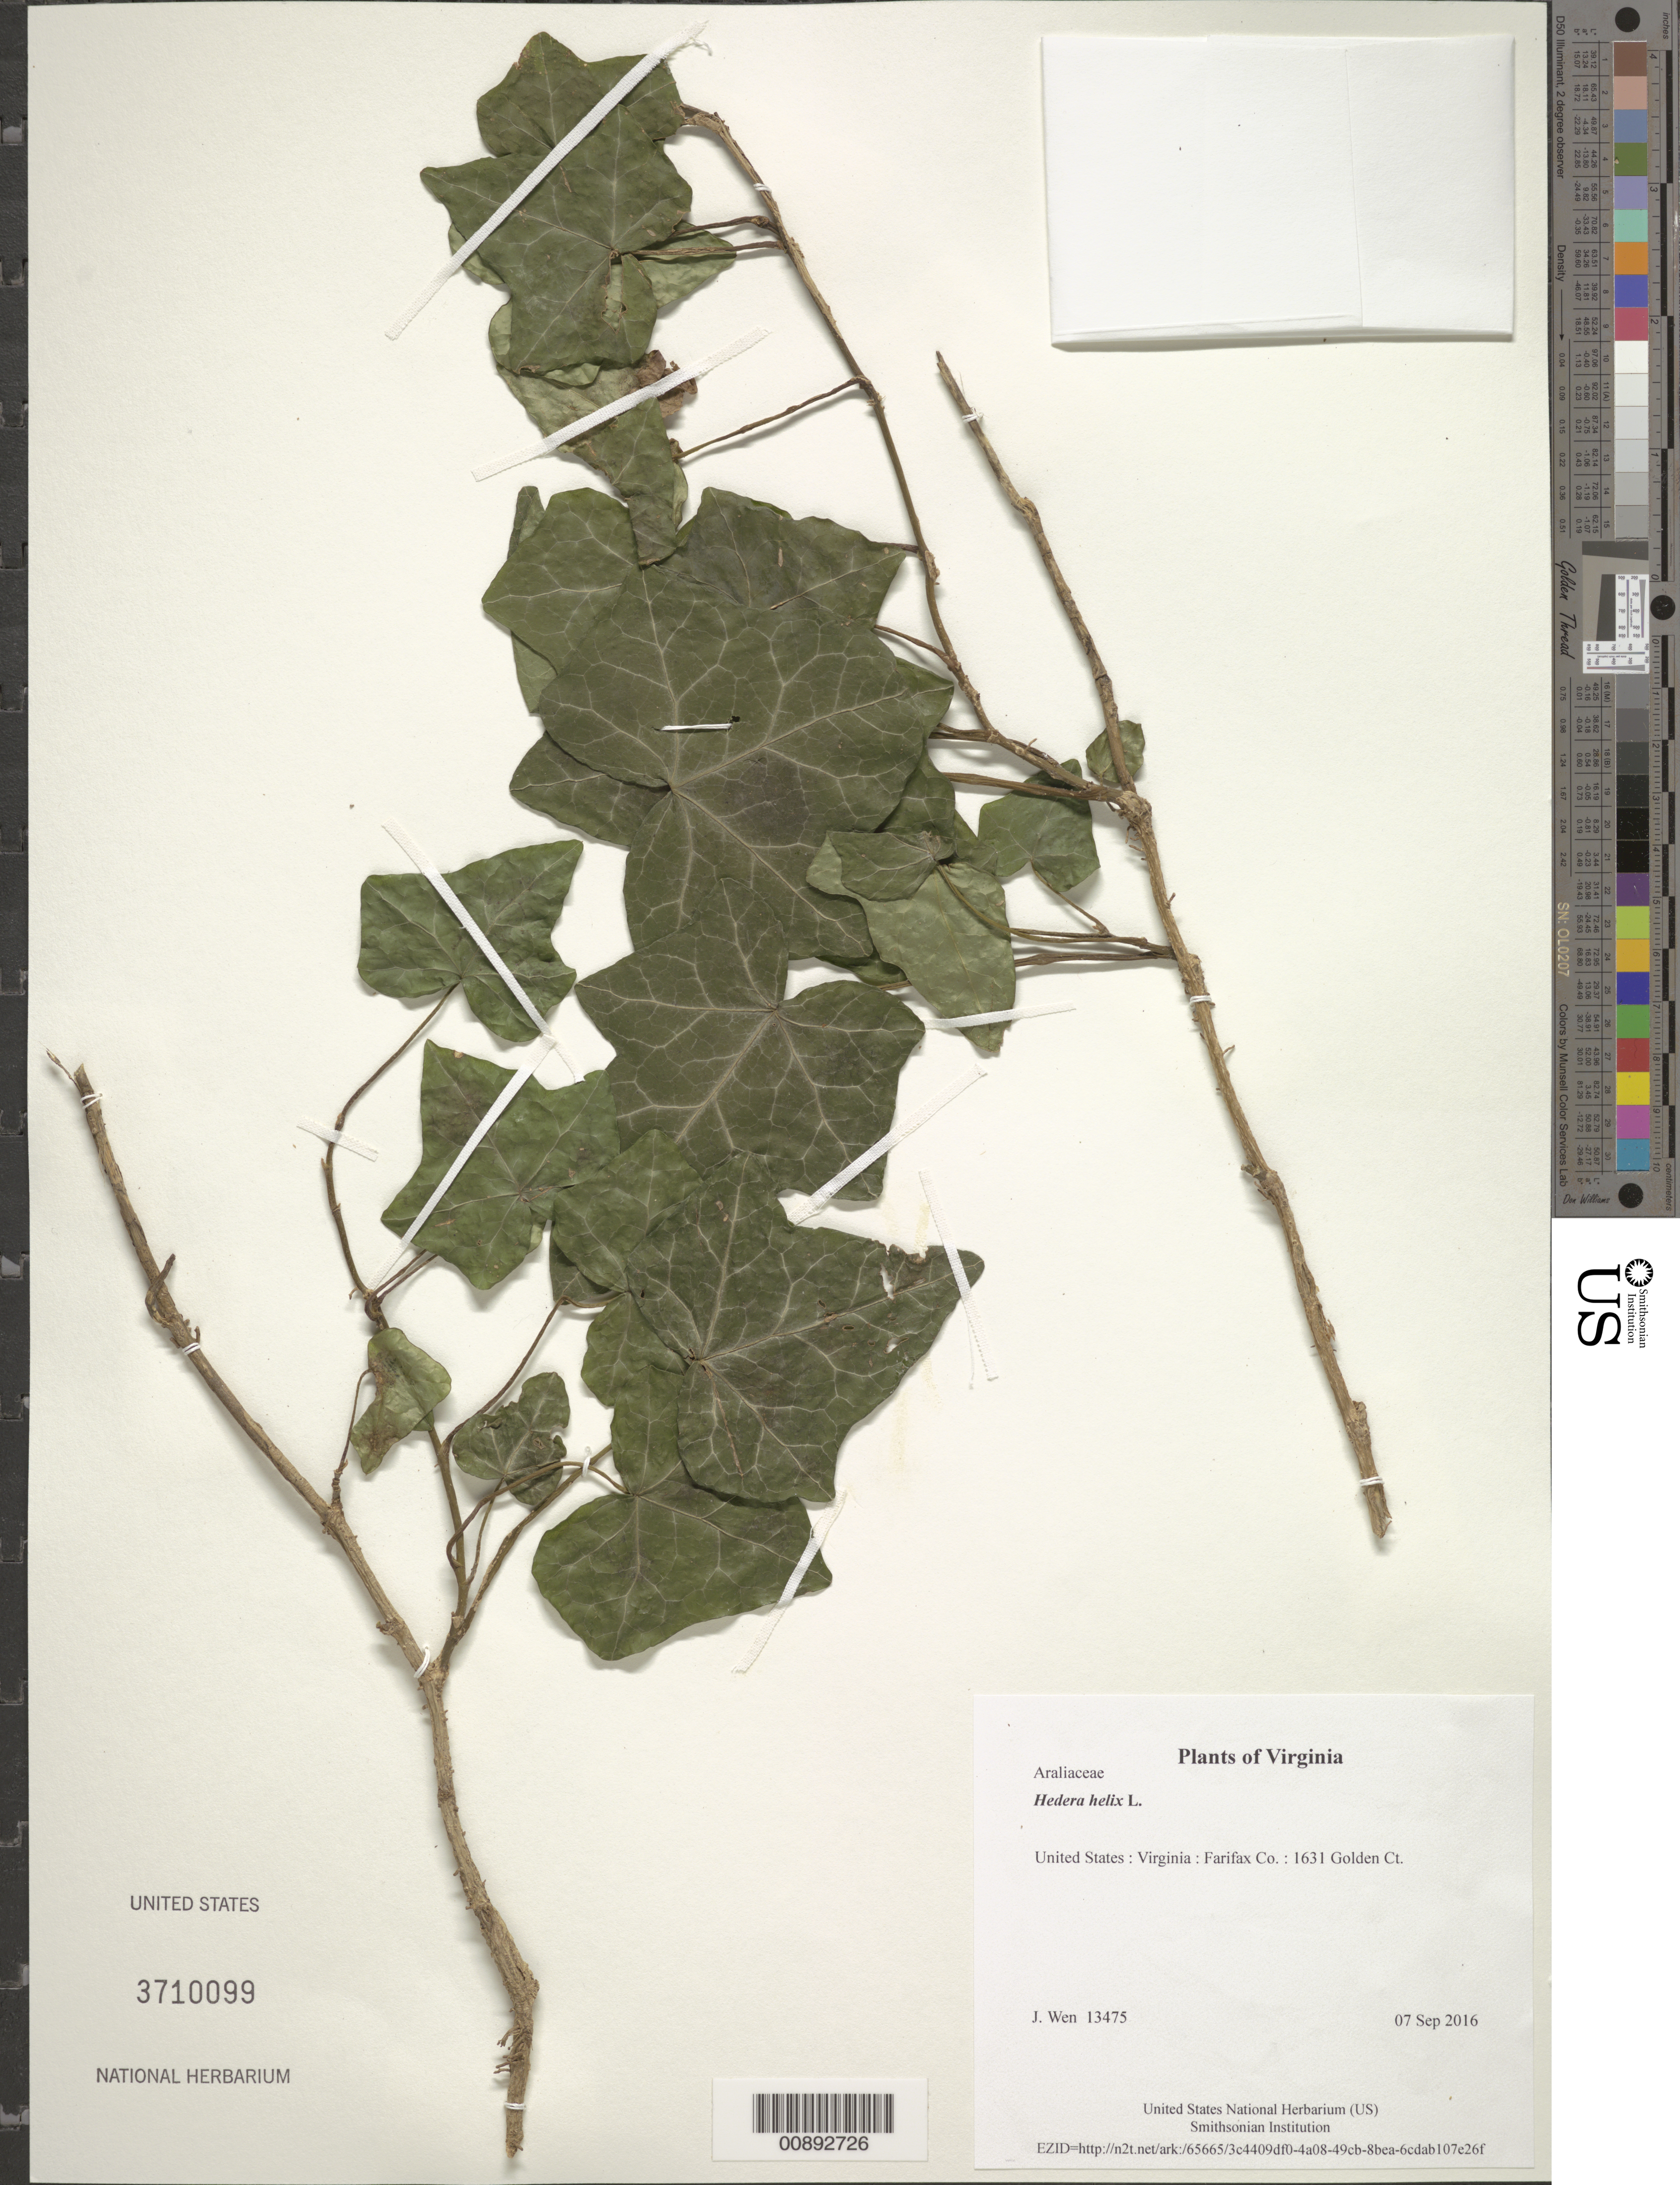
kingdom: Plantae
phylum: Tracheophyta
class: Magnoliopsida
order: Apiales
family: Araliaceae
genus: Hedera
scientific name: Hedera helix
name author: L.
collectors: J. Wen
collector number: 13475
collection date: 2016-09-07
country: United States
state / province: Virginia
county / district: Fairfax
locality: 1631 Golden Ct.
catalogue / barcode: US 3710099